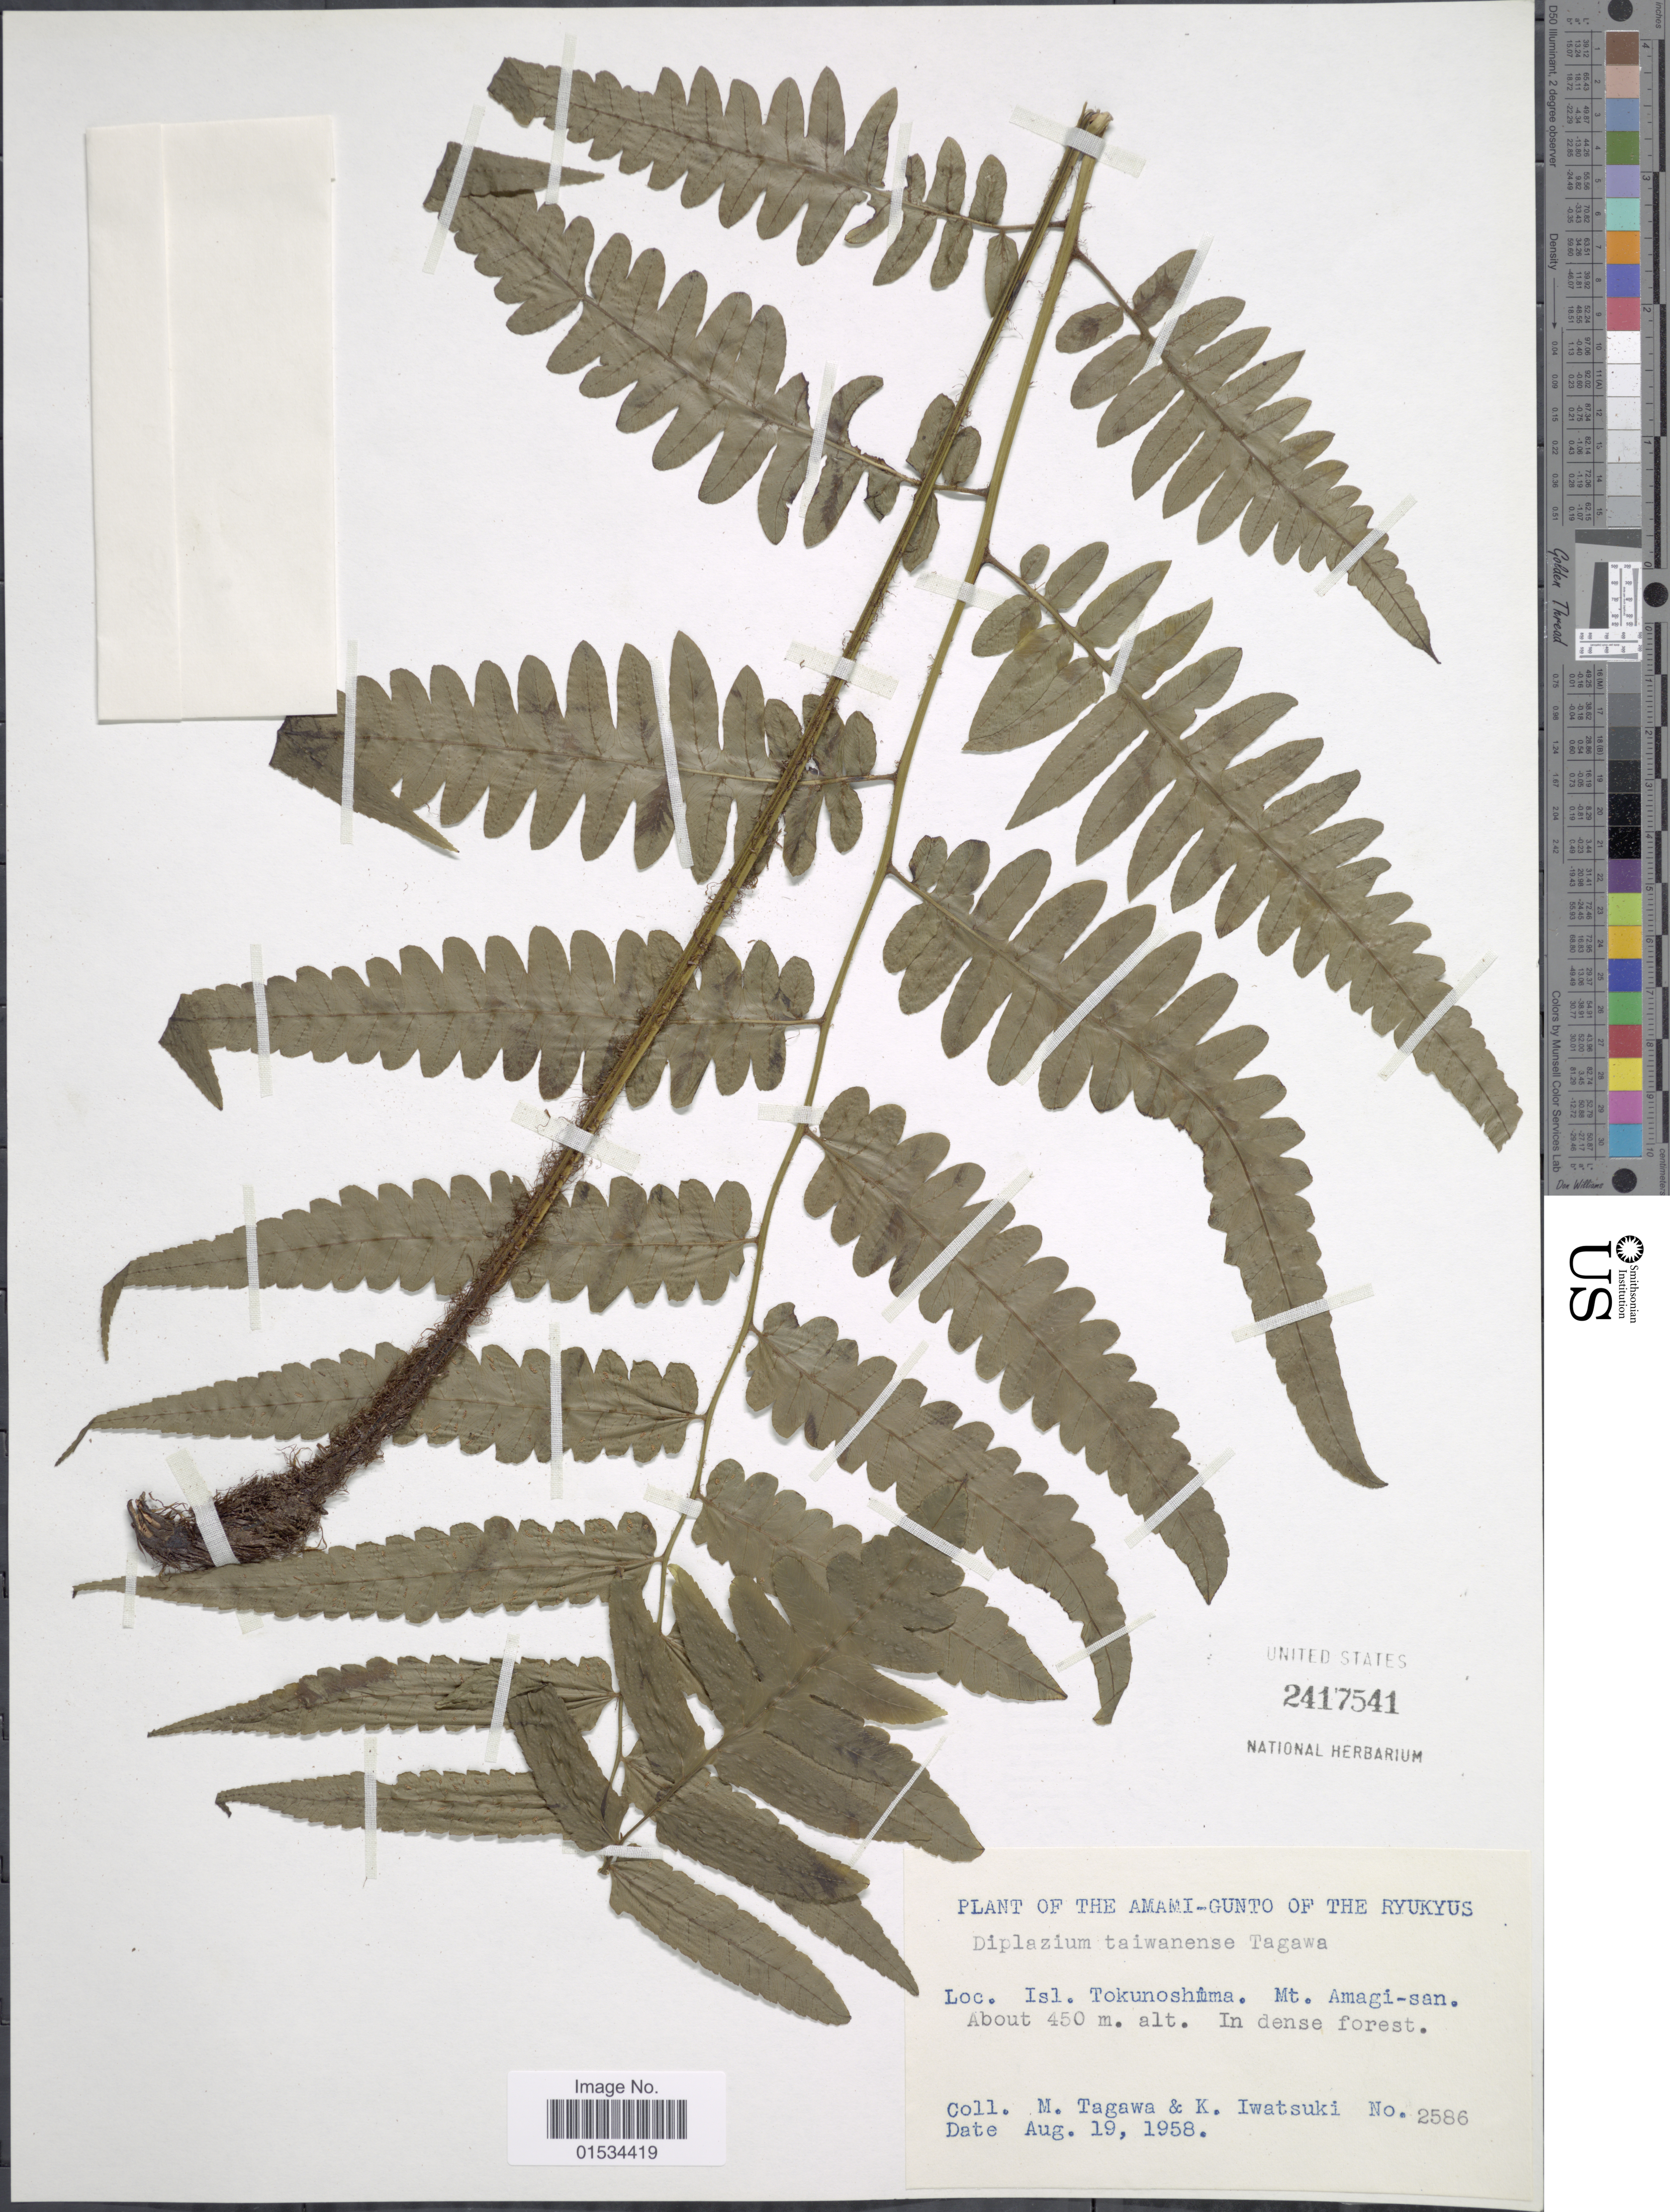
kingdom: Plantae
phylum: Tracheophyta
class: Polypodiopsida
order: Polypodiales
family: Athyriaceae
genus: Diplazium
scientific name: Diplazium taiwanense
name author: Tagawa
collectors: M. Tagawa & K. Iwatsuki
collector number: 2586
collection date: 1958-08-19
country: Japan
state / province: Okinawa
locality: The Amami-Gunto of the Ryukyus, Isl. Tokunoshima, Mt. Amagi-san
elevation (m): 450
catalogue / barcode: US 2417541